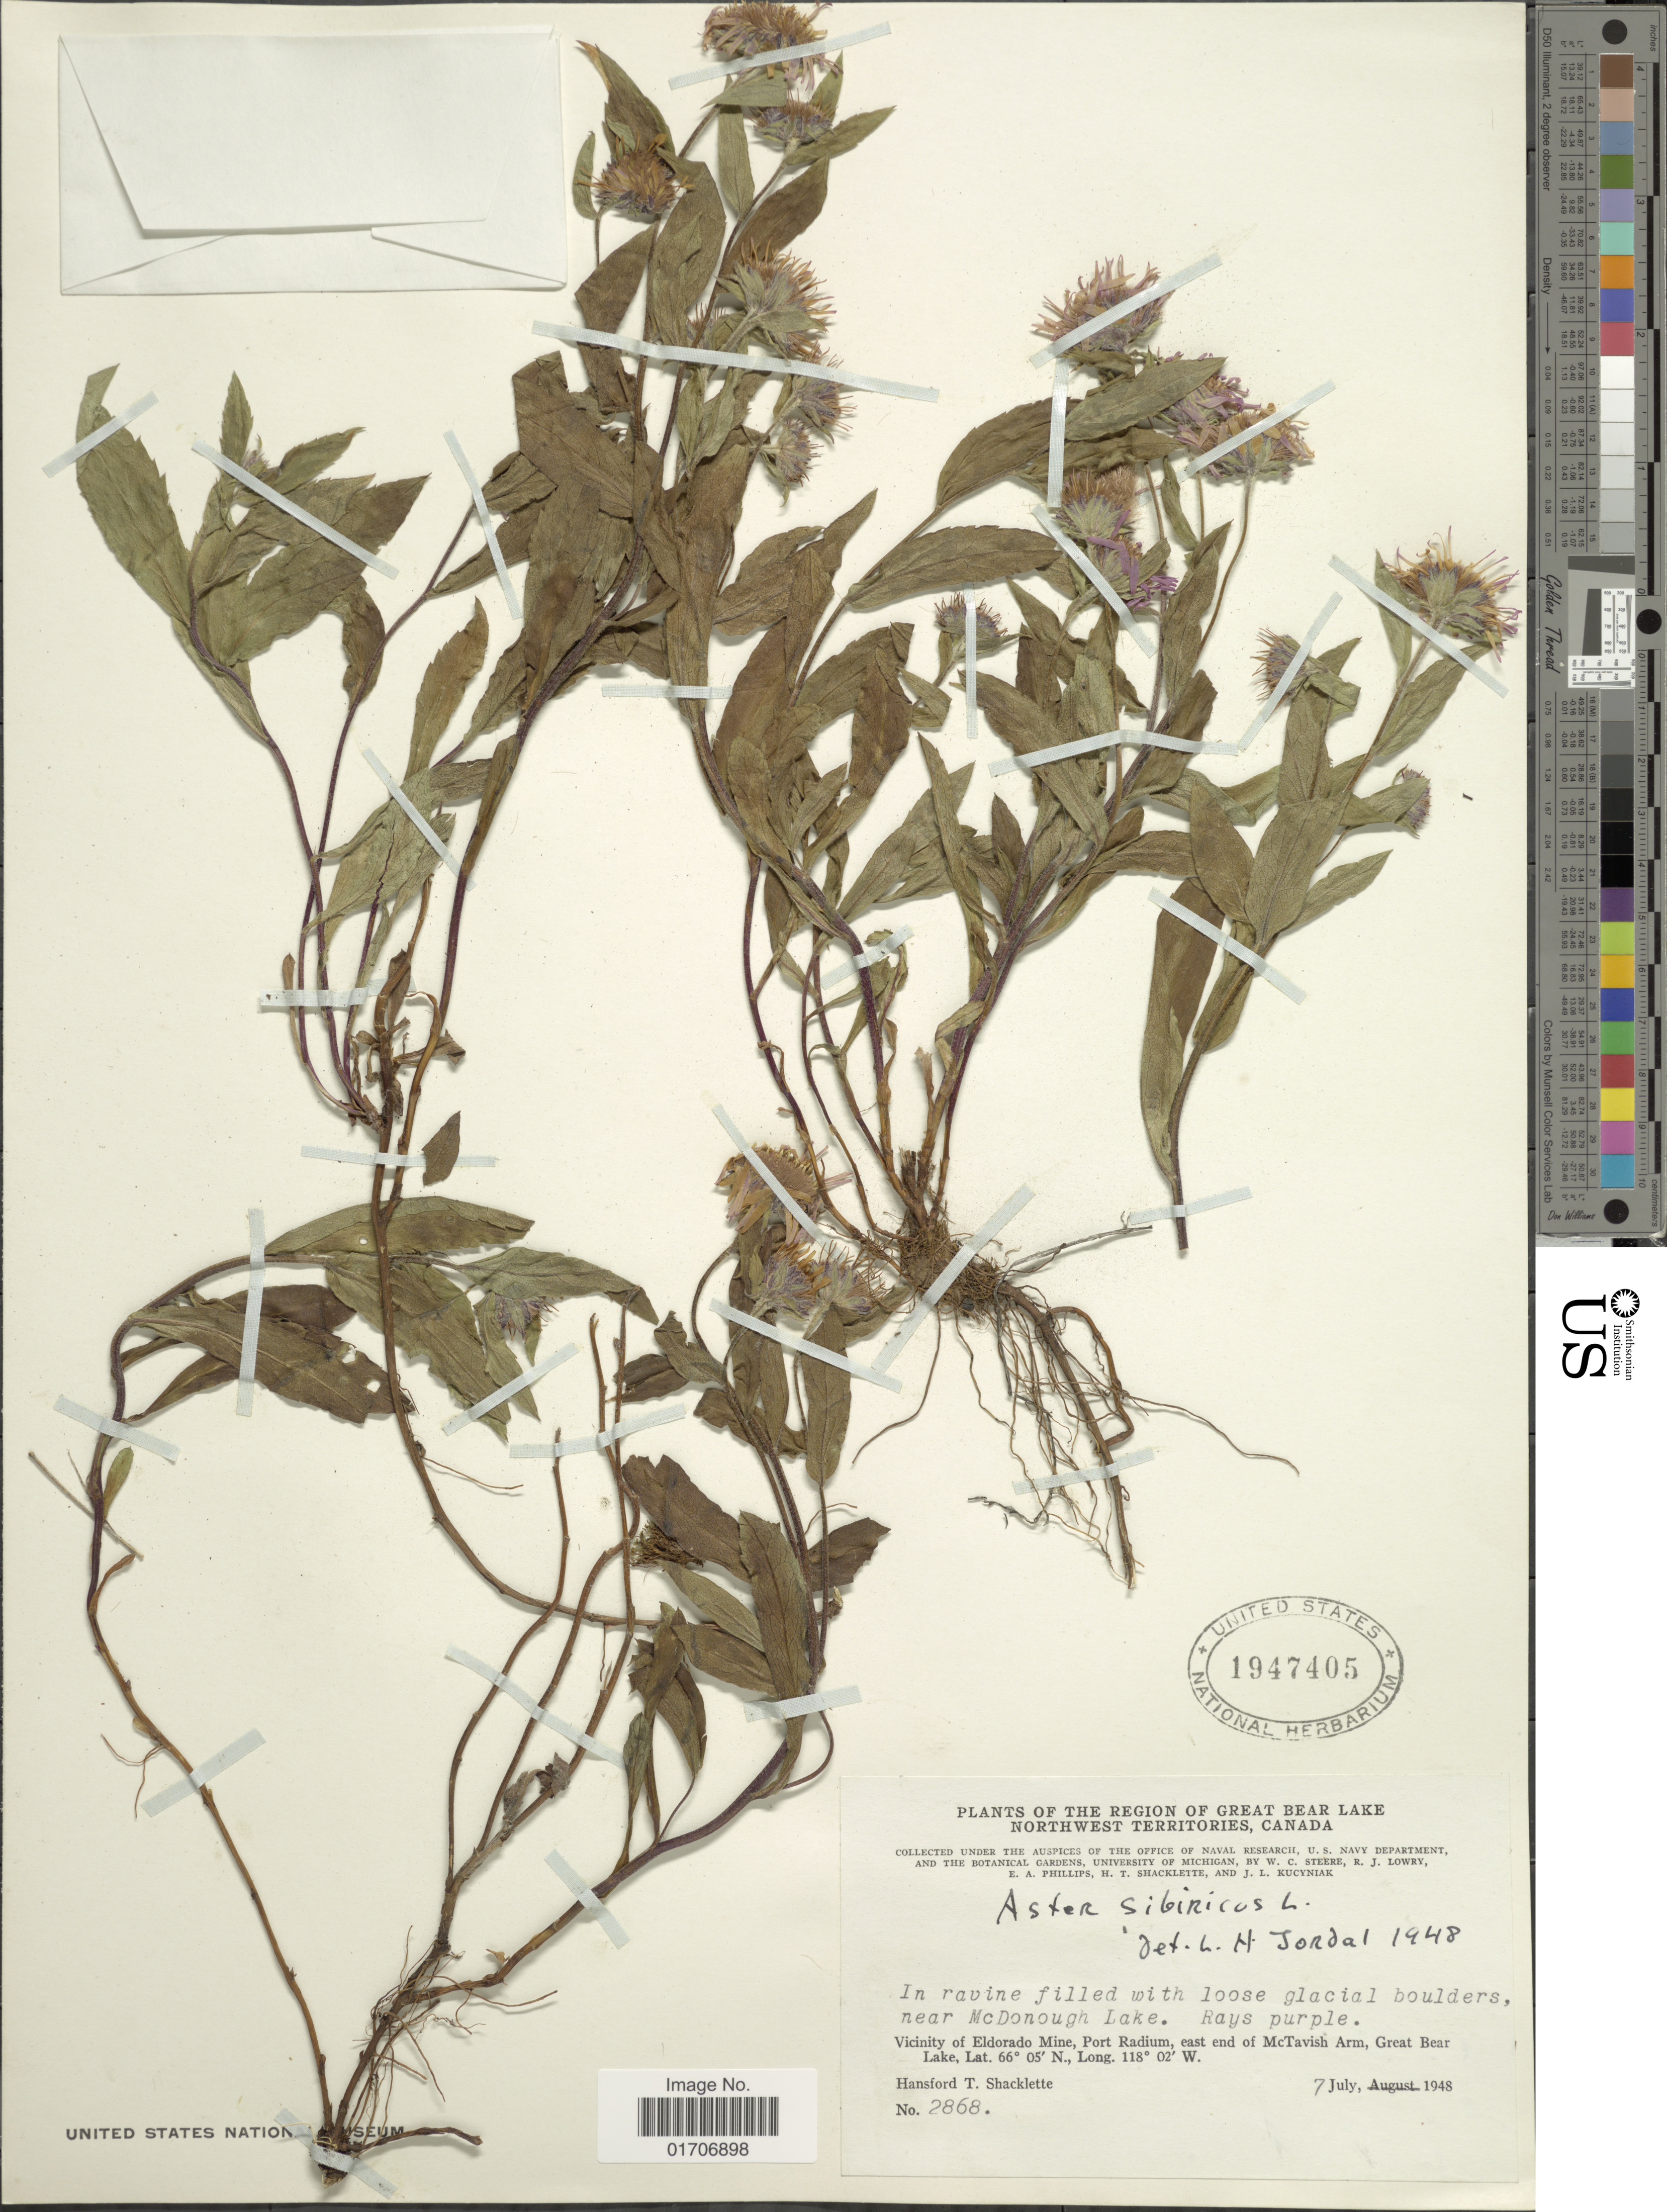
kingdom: Plantae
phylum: Tracheophyta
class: Magnoliopsida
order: Asterales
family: Asteraceae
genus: Eurybia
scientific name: Eurybia sibirica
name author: (L.) G.L. Nesom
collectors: H. Shacklette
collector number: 2868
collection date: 1948-07-07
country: Canada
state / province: Northwest Territories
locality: Region of Great Bear Lake. Northwest Territories, Canada. In ravine filled with loose glacial boulders, near McDonough Lake. Vicinity of Eldorado Mine, Port Radium, east end of McTavish Arm, Great Bear Lake.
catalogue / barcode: US 1947405